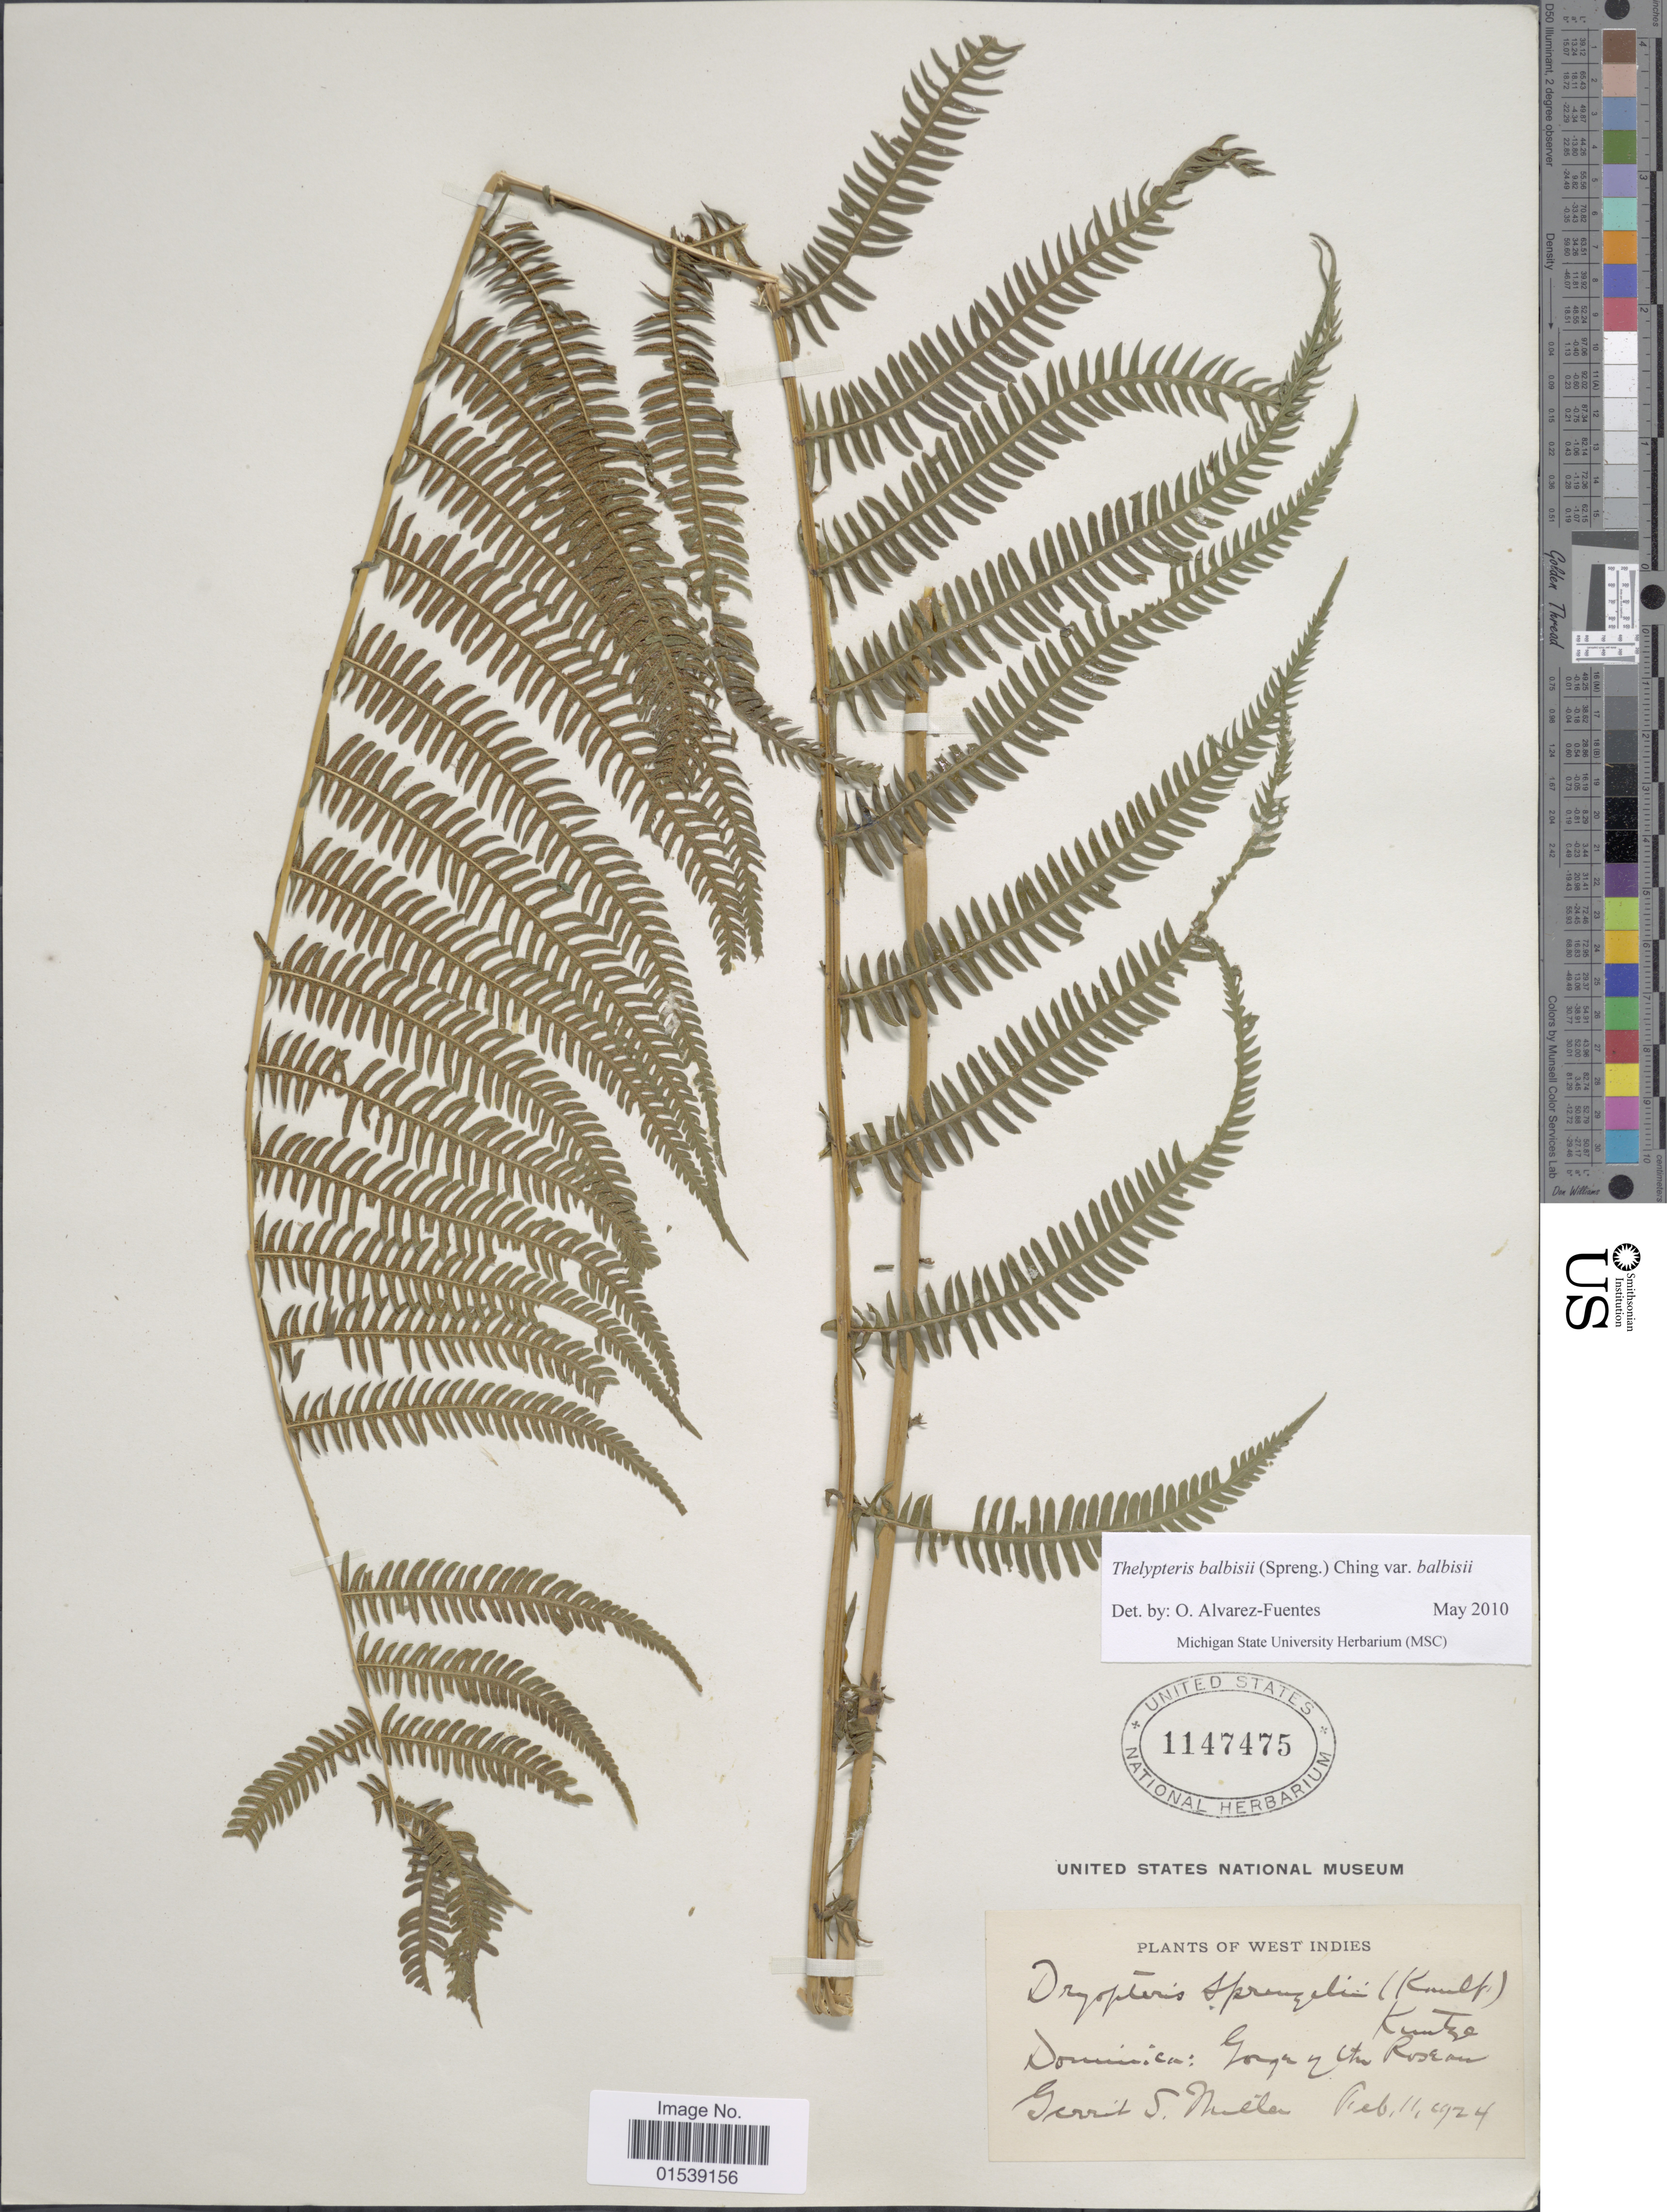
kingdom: Plantae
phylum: Tracheophyta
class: Polypodiopsida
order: Polypodiales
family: Thelypteridaceae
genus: Amauropelta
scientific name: Amauropelta balbisii (Spreng.) comb. nov., ined. 2015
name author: (Spreng.)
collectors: G. S. Miller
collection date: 1924-02-11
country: Dominica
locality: Dominica: Gorge of the Roseau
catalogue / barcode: US 1147475